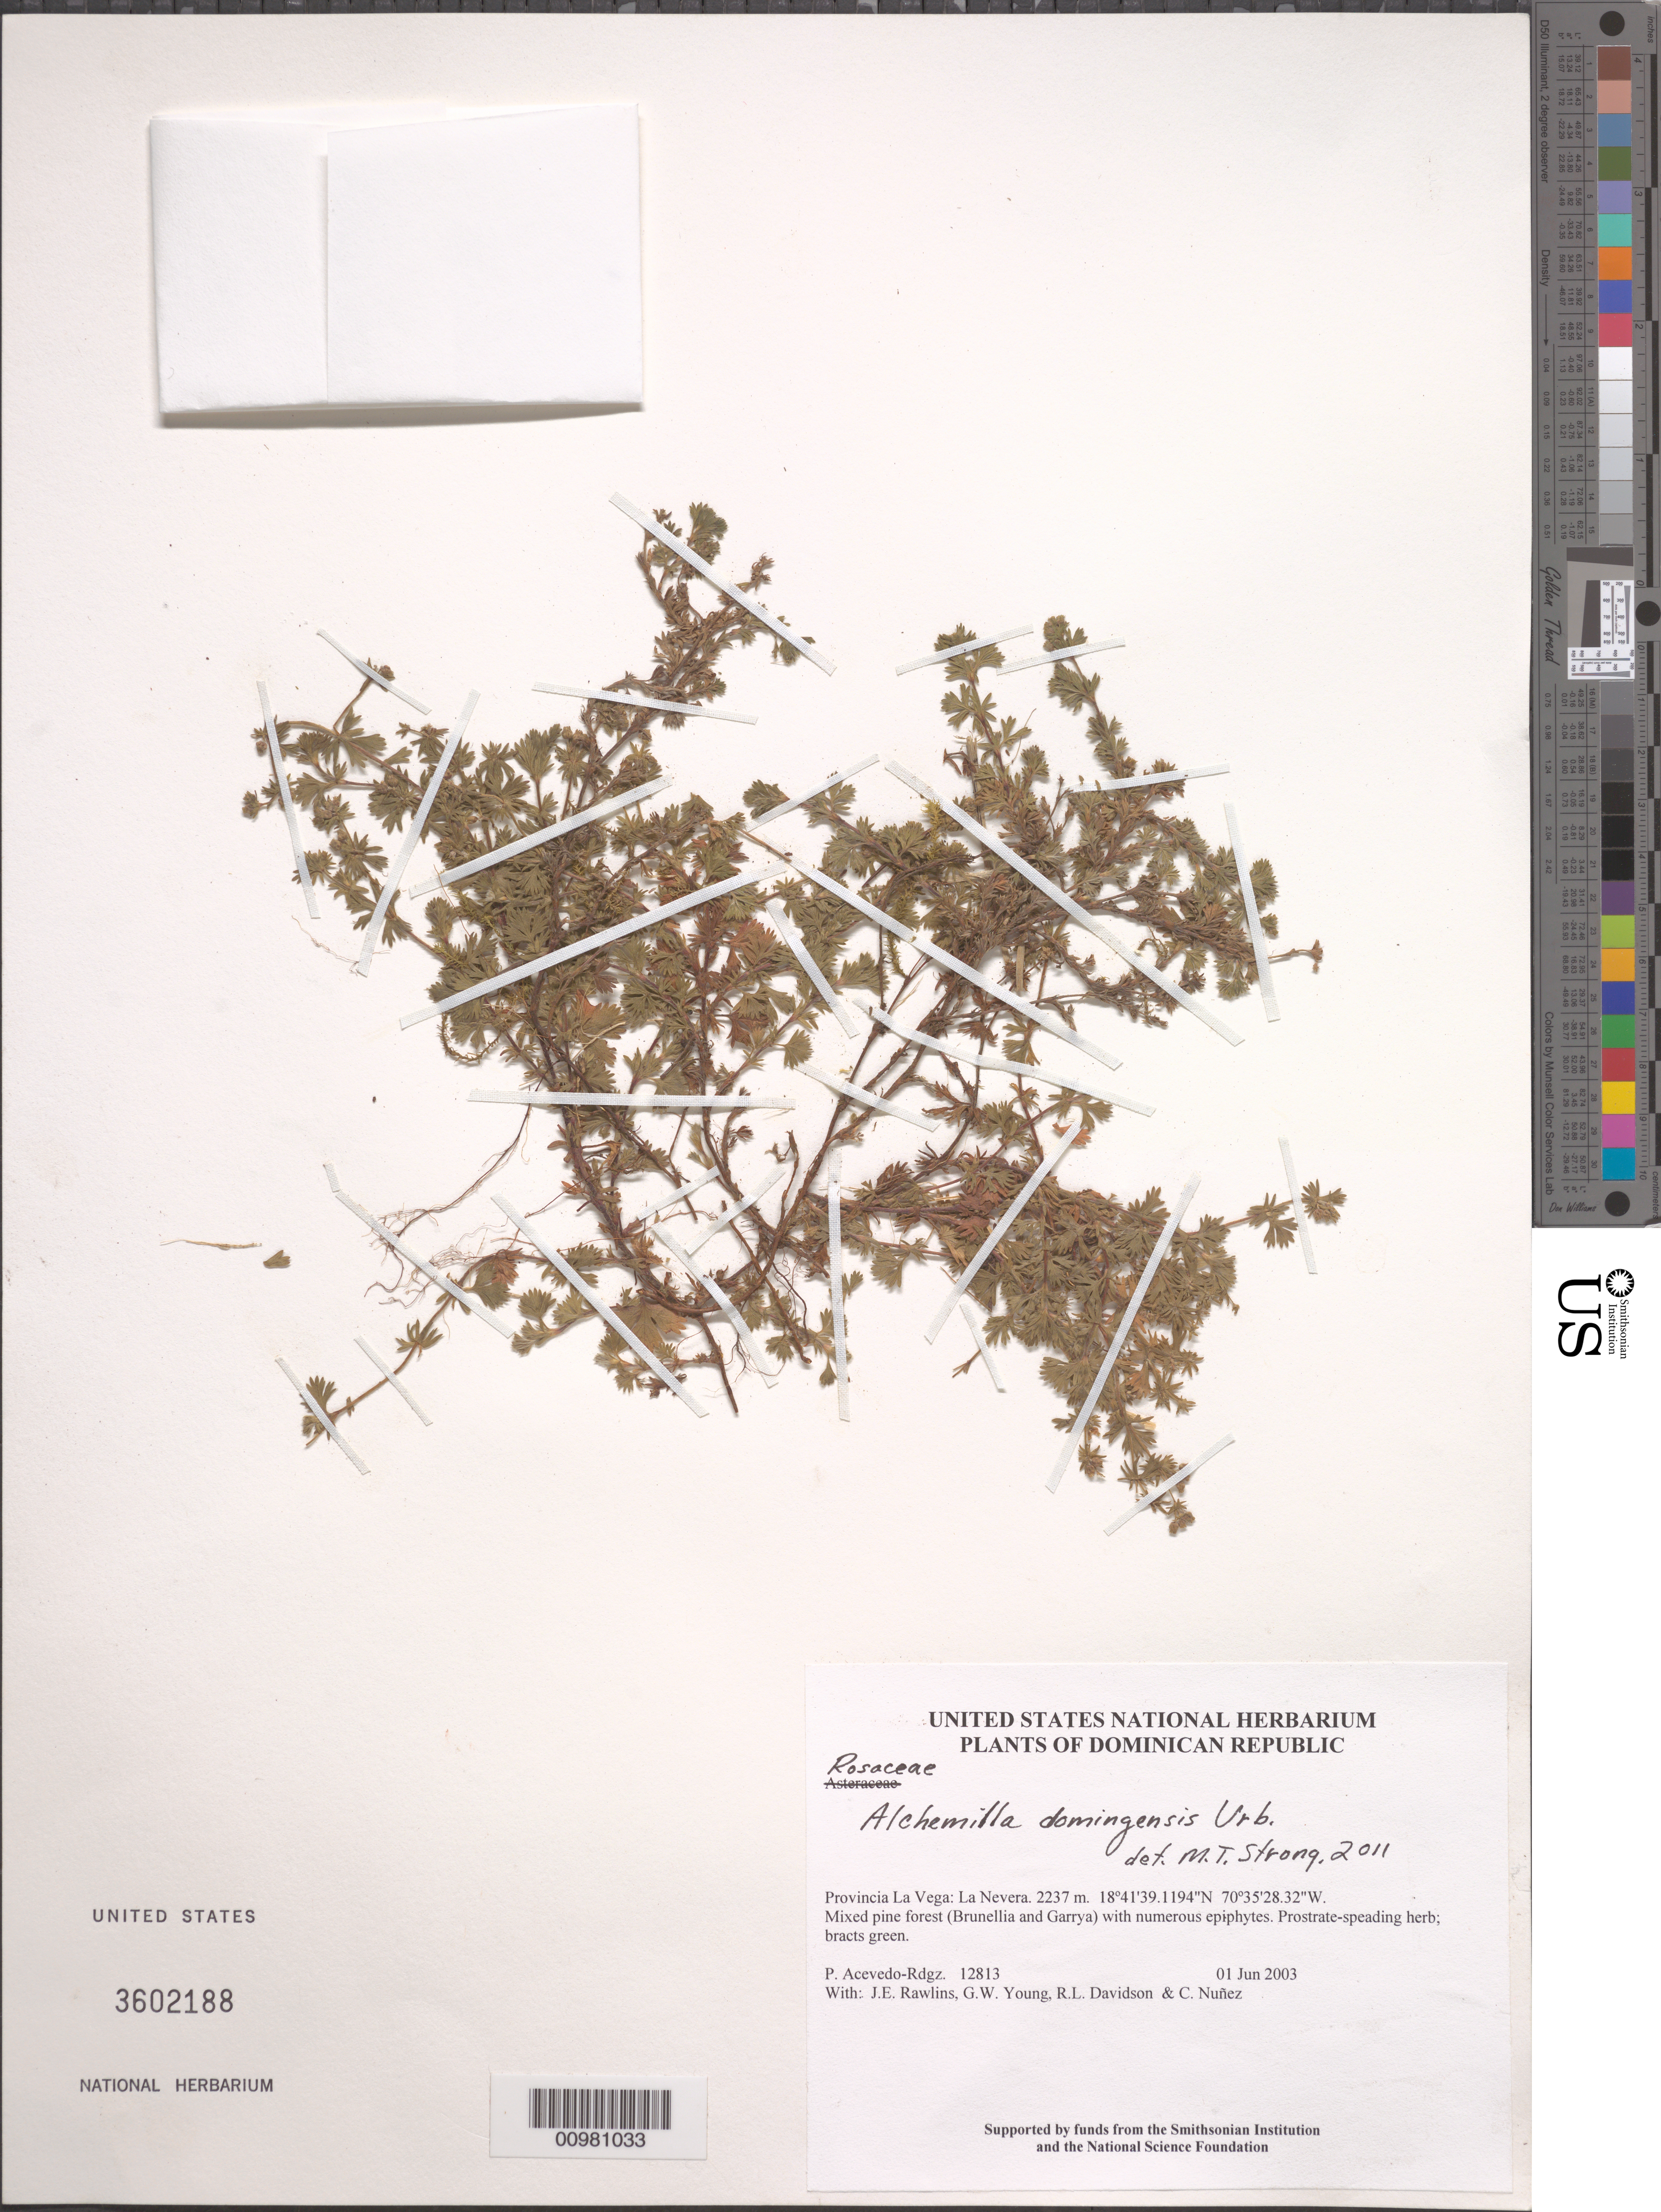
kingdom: Plantae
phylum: Tracheophyta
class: Magnoliopsida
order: Rosales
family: Rosaceae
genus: Lachemilla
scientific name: Lachemilla domingensis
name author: (Urb.) Rydb.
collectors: P. Acevedo-Rodr., J. Rawlins, G. Young, R. Davidson & C. Nunez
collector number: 12813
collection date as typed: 01 Jun 2003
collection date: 2003-06-01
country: Dominican Republic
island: Hispaniola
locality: Provincia La Vega: La Nevera.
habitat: Mixed pine forest (Brunellia and Garrya) with numerous epiphytes.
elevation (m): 2237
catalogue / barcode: US 3602188